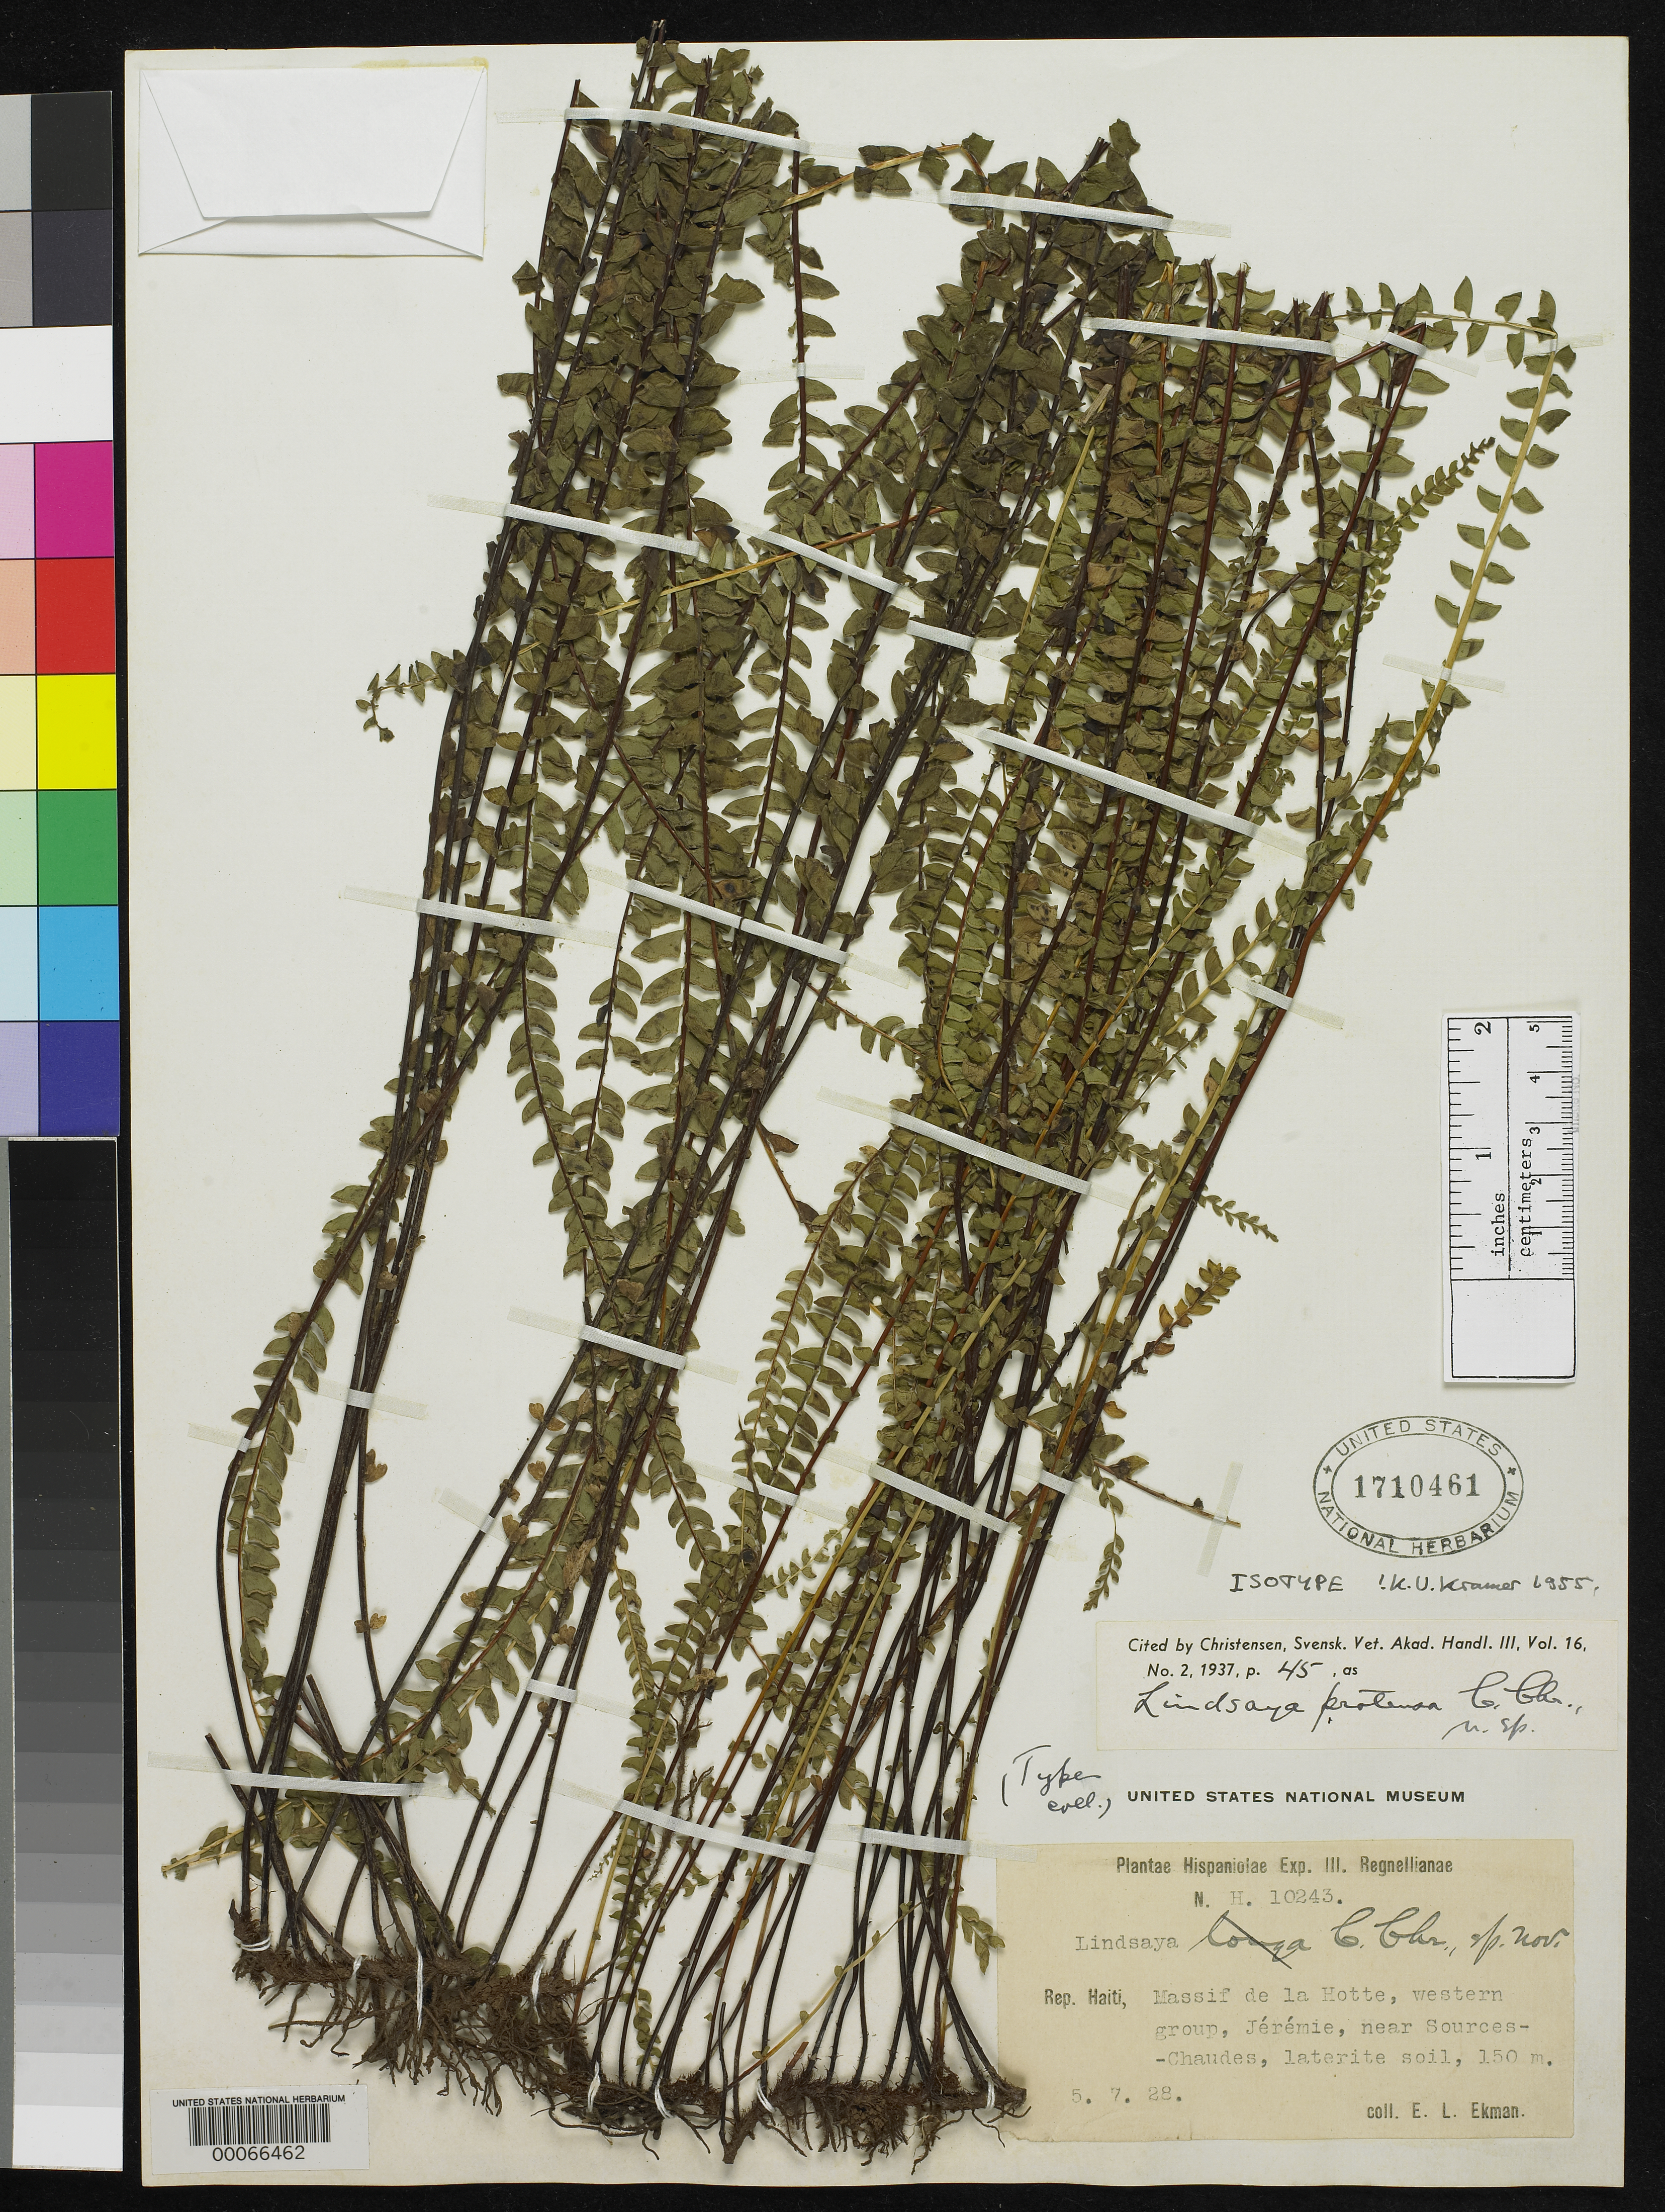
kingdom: Plantae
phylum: Tracheophyta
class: Polypodiopsida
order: Polypodiales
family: Lindsaeaceae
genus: Lindsaea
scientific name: Lindsaea protensa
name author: C. Chr.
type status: Isotype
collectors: E. L. Ekman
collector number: H10243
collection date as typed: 05 Jul 1928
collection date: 1928-07-05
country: Haiti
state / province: Sud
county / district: Hotte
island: Hispaniola Island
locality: Jeremie, between source Claude & S. Chahouane.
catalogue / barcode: US 1710461